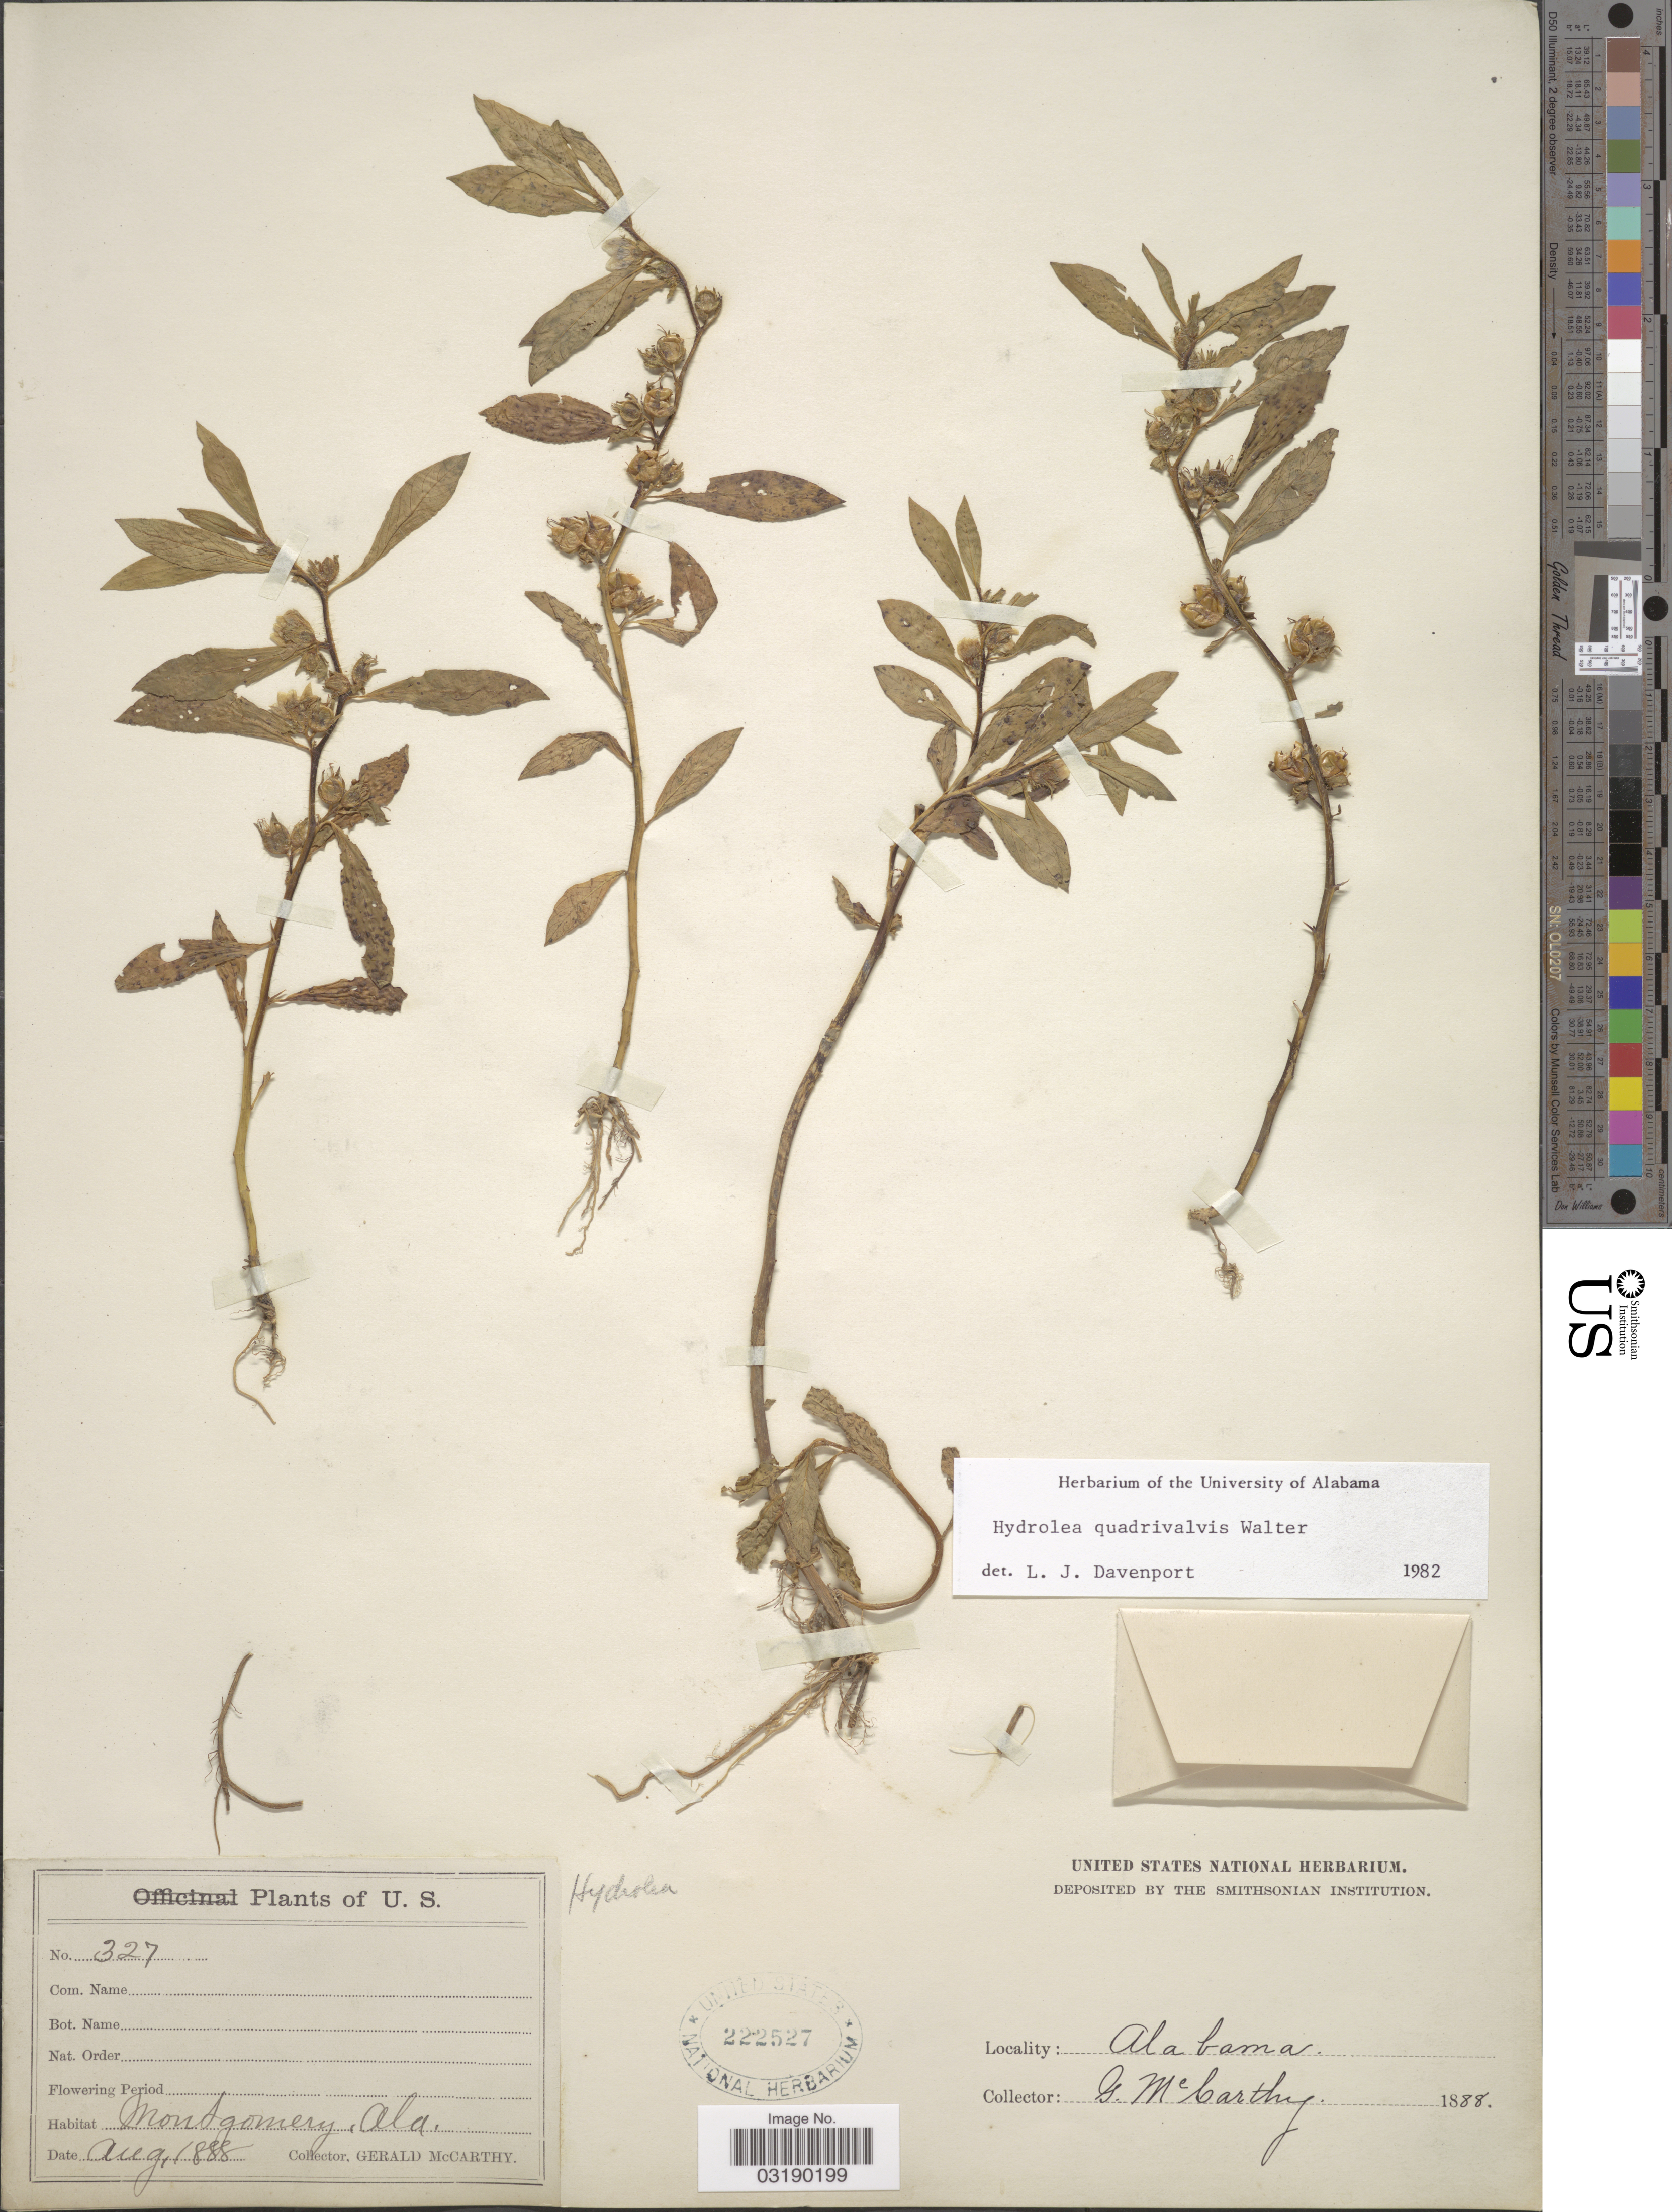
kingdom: Plantae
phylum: Tracheophyta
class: Magnoliopsida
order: Solanales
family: Hydroleaceae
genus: Hydrolea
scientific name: Hydrolea quadrivalvis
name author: Walter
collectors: G. McCarthy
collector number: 327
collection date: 1888-08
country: United States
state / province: Alabama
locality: Montgomery.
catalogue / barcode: US 222527